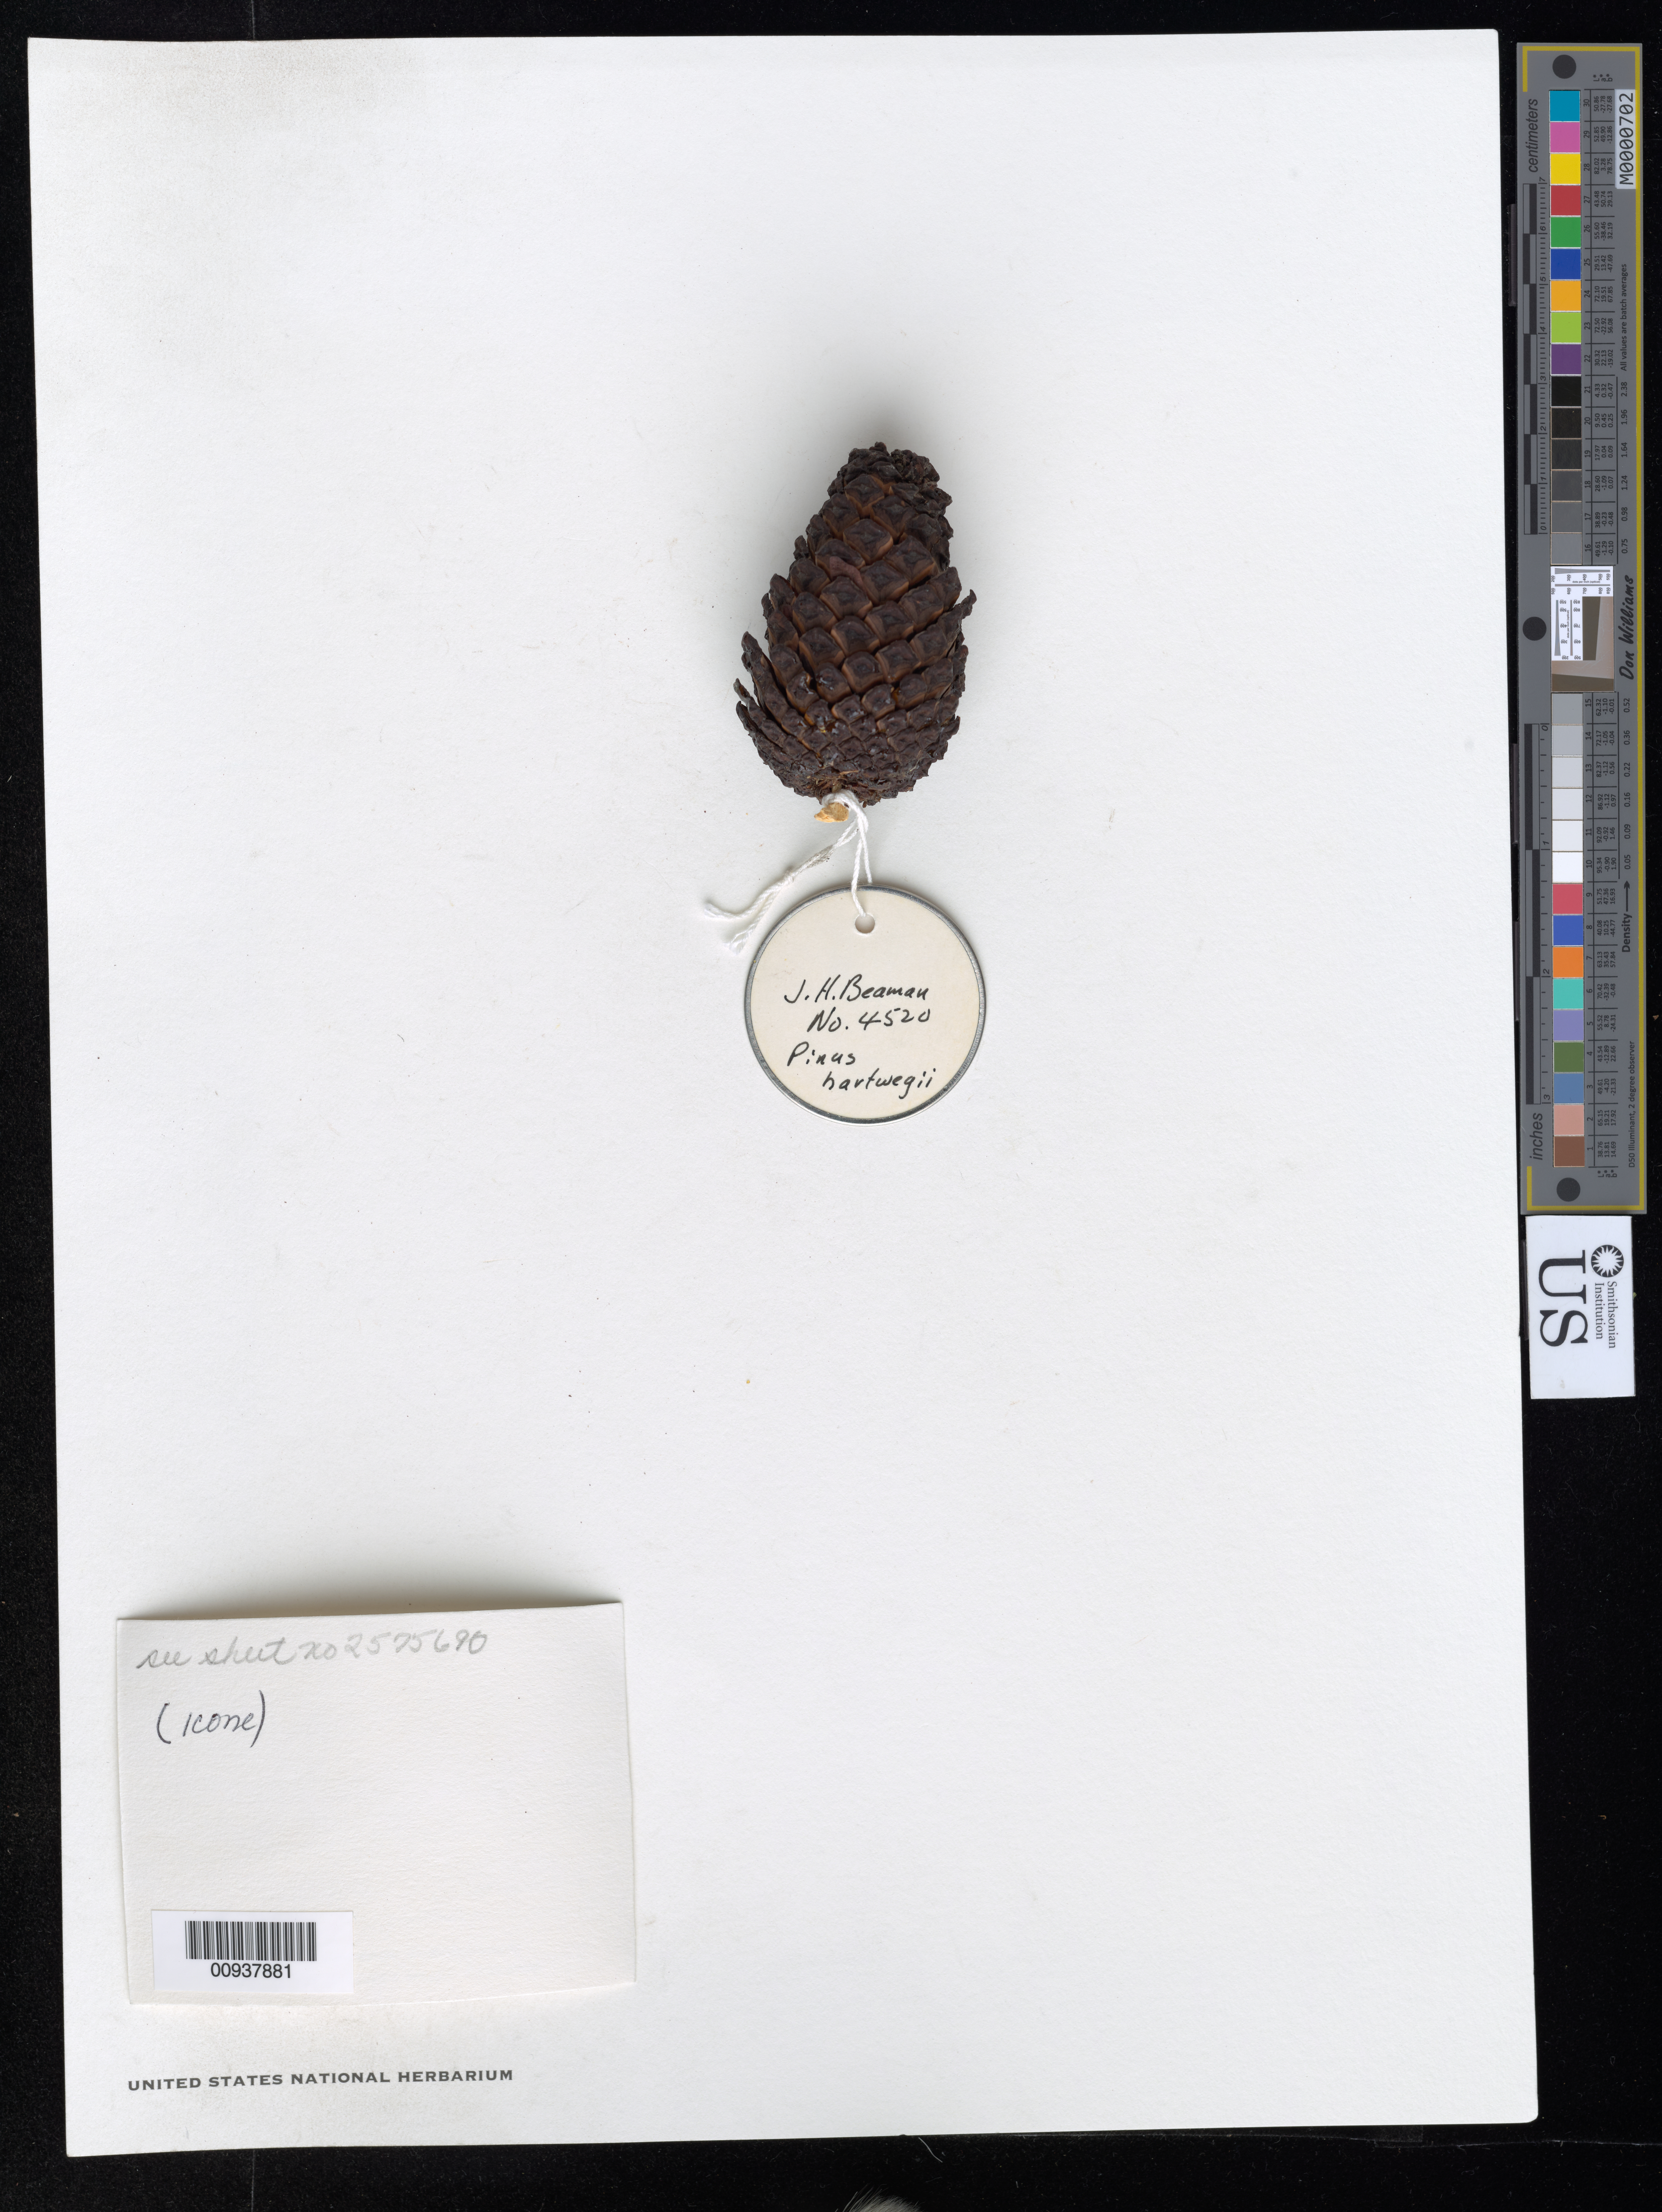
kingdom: Plantae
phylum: Tracheophyta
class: Pinopsida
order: Pinales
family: Pinaceae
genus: Pinus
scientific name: Pinus hartwegii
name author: Lindl.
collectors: J. H. Beaman & J. Andrésen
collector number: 4520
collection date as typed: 23 Sep 1961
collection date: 1961-09-23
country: Mexico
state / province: Puebla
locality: Iztaccihuatl; south side of mountain on road between Paso de Cortés and Paraje la Joya.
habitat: Isolated tree in subalpine meadow.